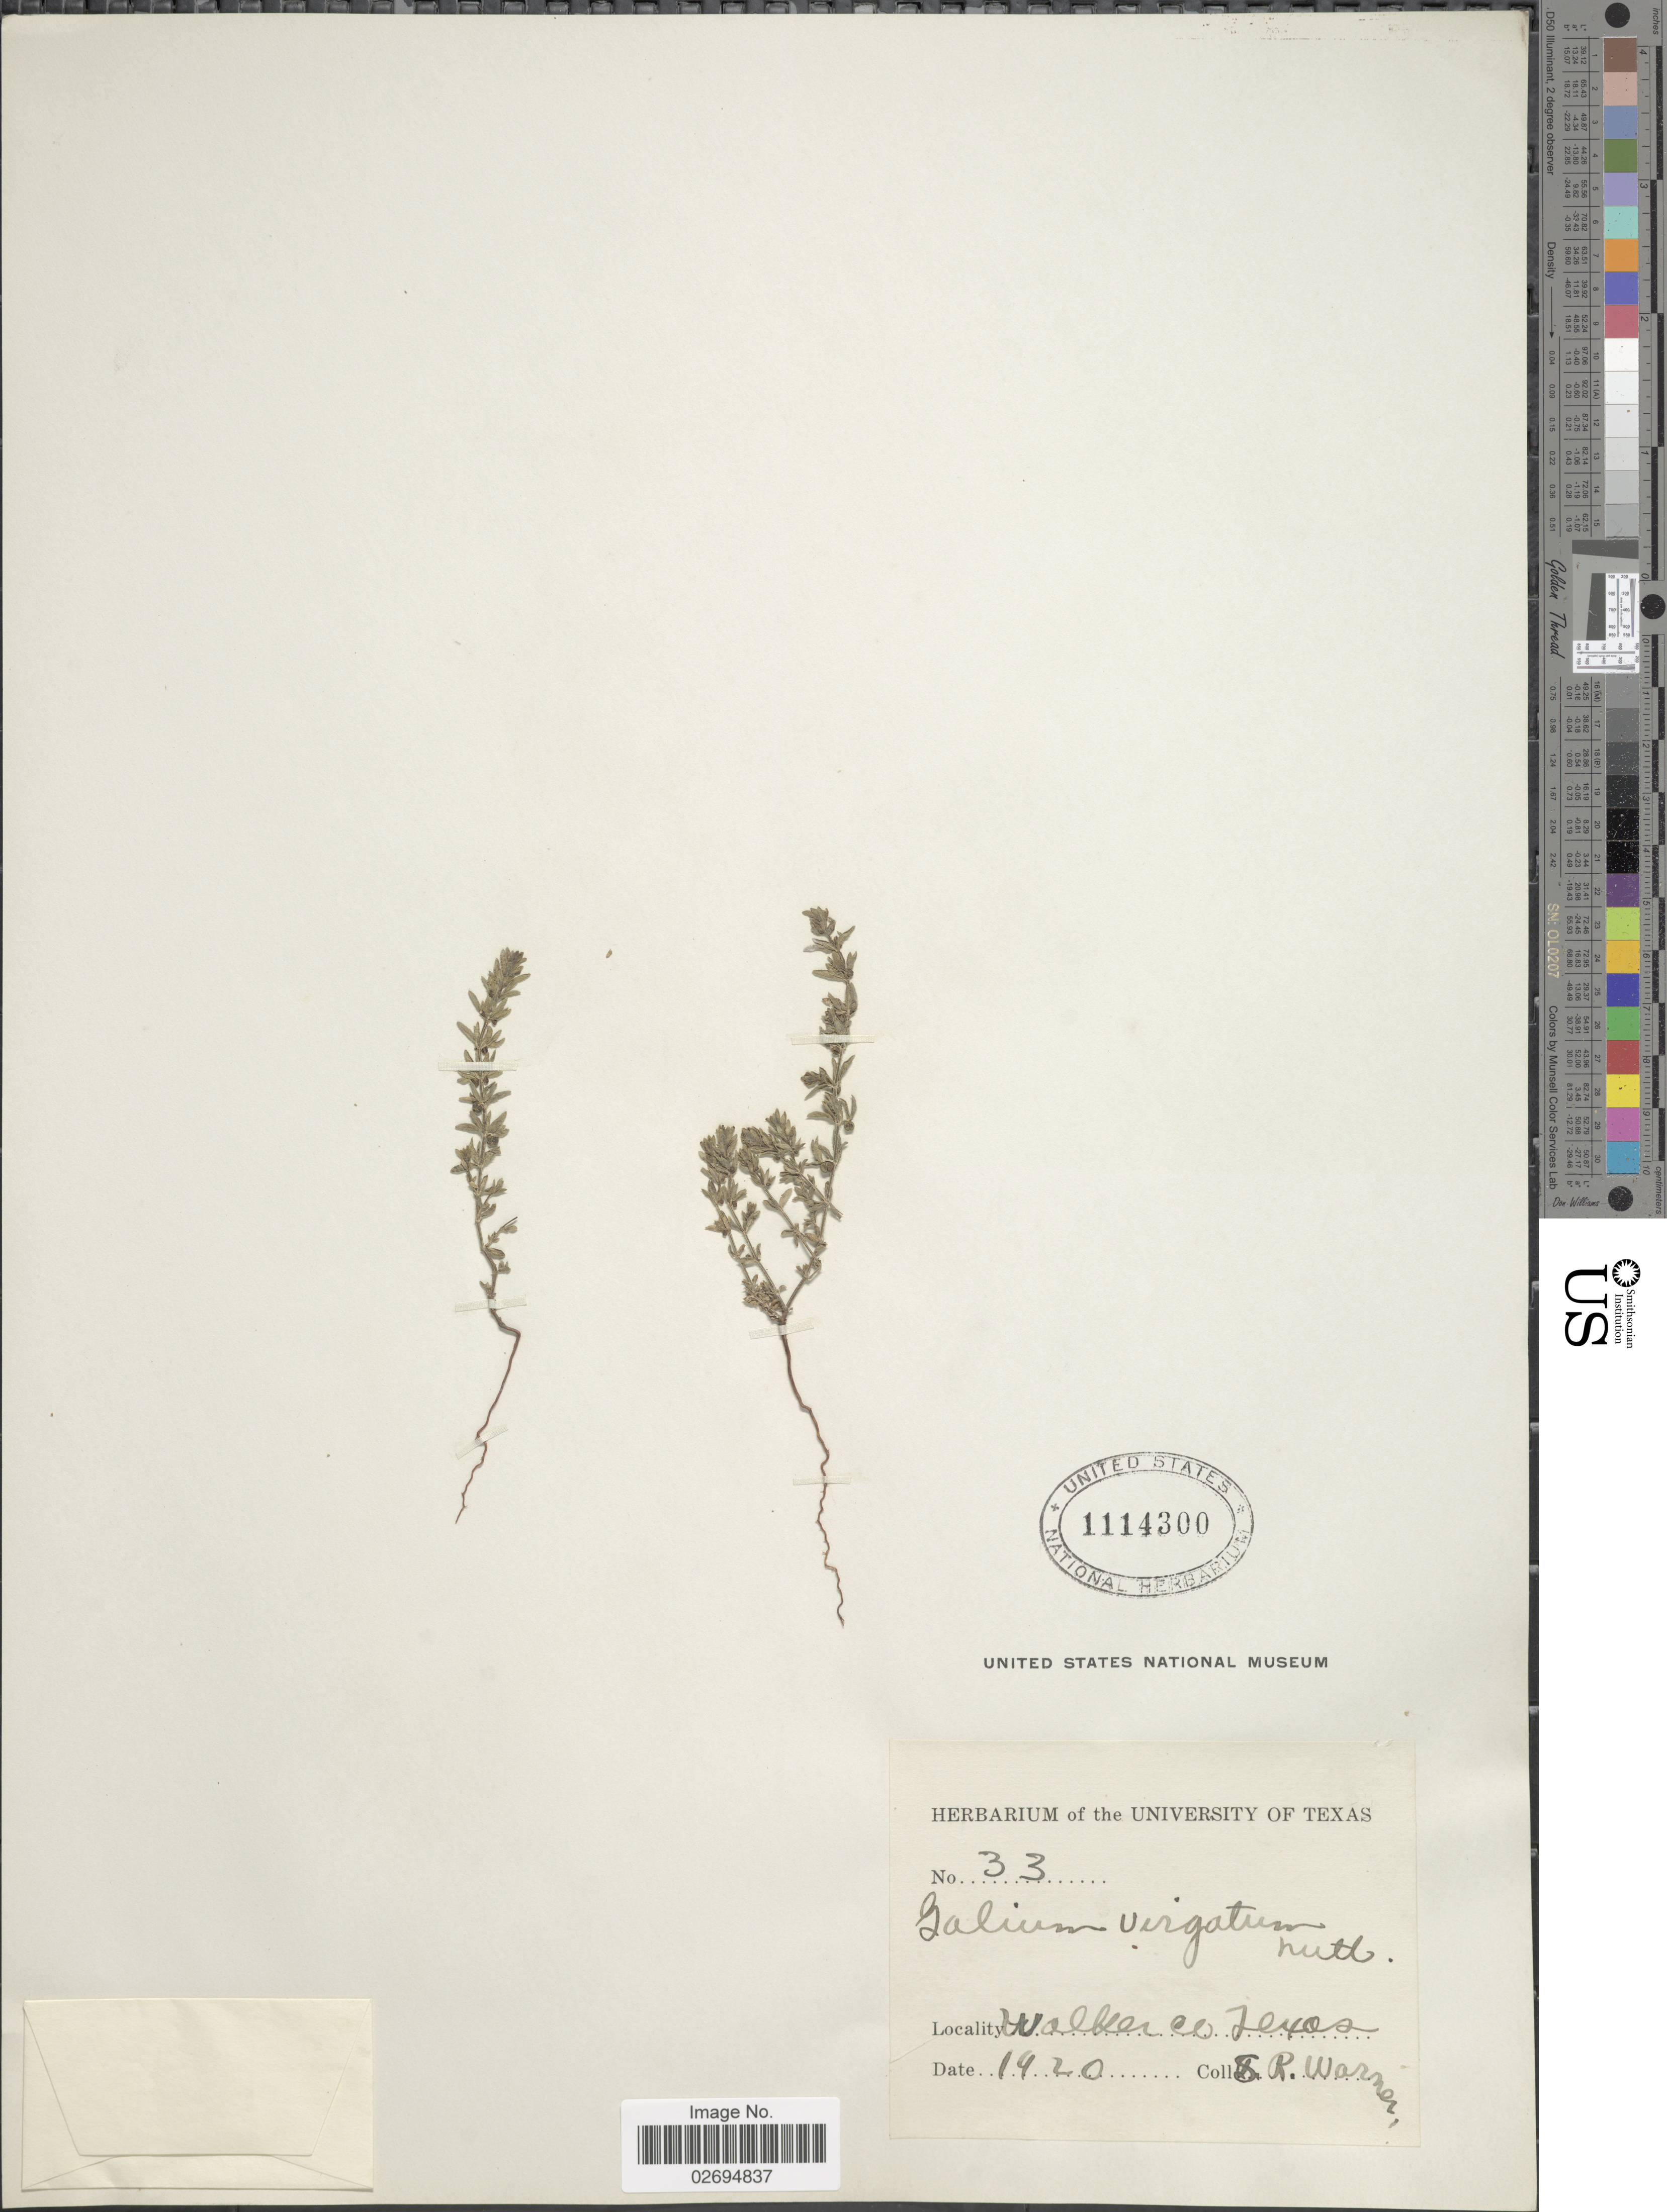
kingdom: Plantae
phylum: Tracheophyta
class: Magnoliopsida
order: Gentianales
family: Rubiaceae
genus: Galium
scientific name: Galium virgatum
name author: Nutt.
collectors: S. Warner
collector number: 33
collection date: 1920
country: United States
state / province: Texas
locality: Walker Co.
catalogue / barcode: US 1114300